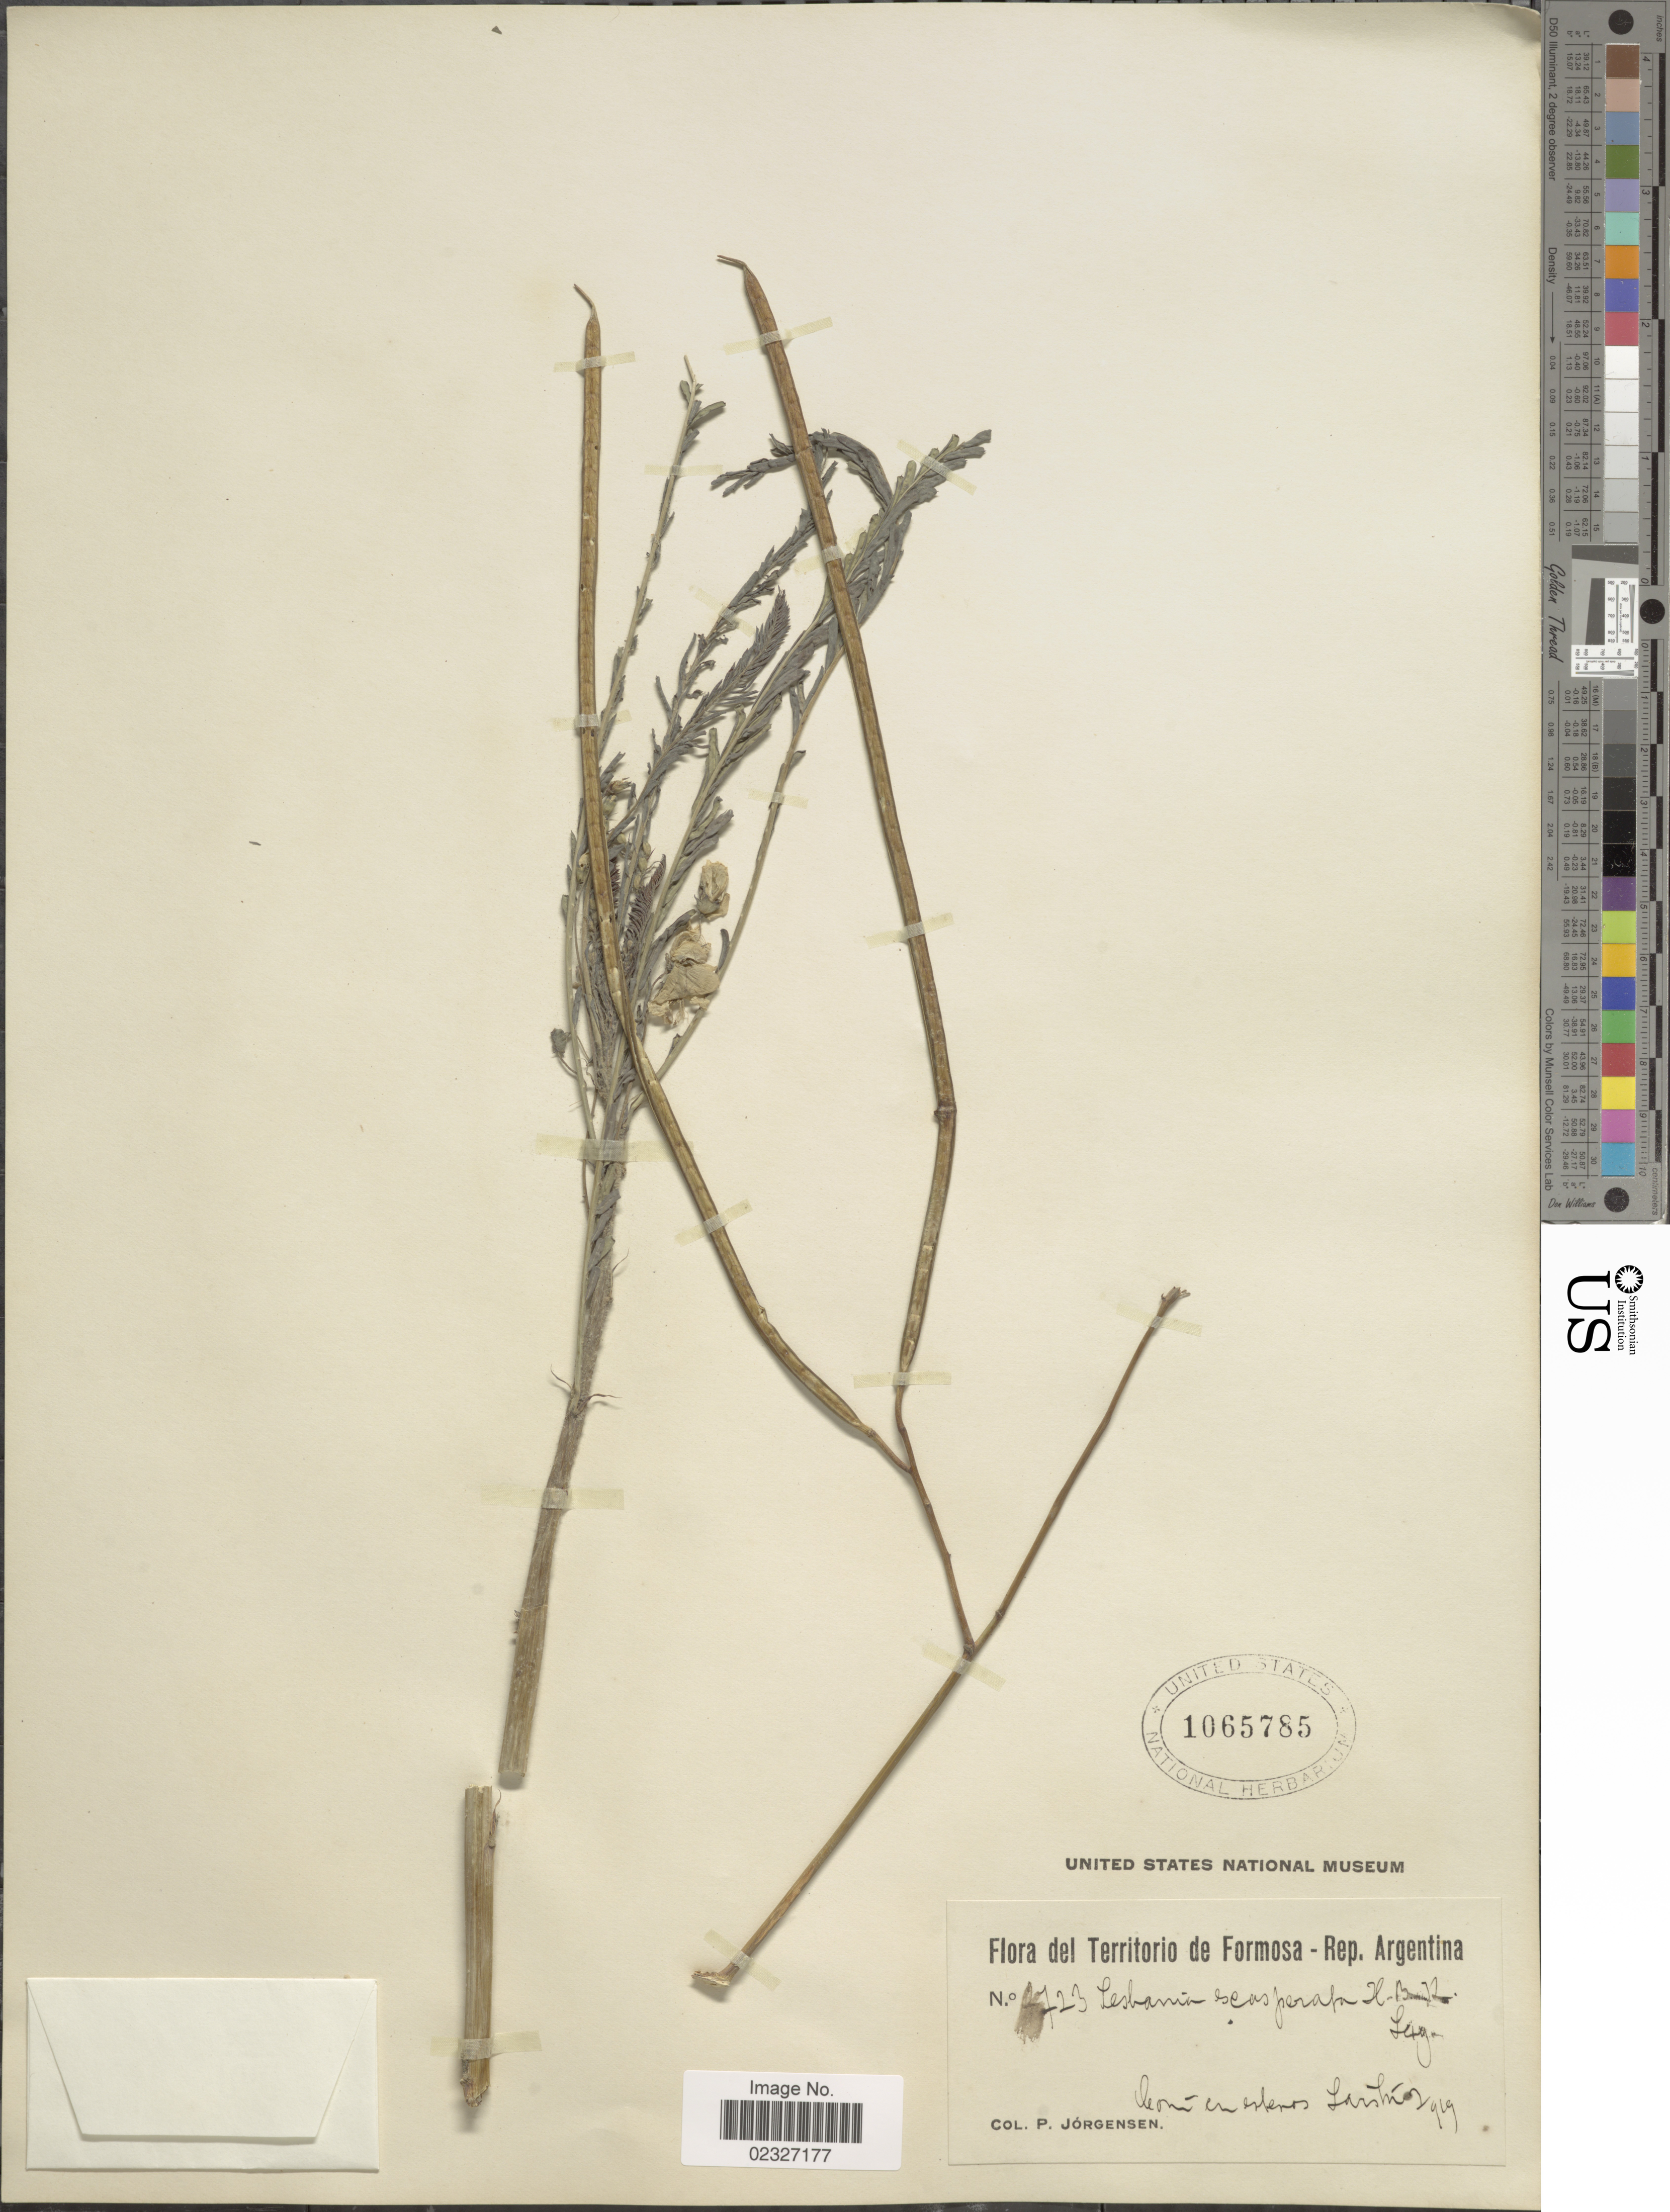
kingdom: Plantae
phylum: Tracheophyta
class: Magnoliopsida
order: Fabales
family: Fabaceae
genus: Sesbania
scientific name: Sesbania exasperata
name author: Kunth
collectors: P. Jörgensen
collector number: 2723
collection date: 1919-02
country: Argentina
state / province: Formosa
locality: En esteros Laishí.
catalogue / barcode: US 1065785